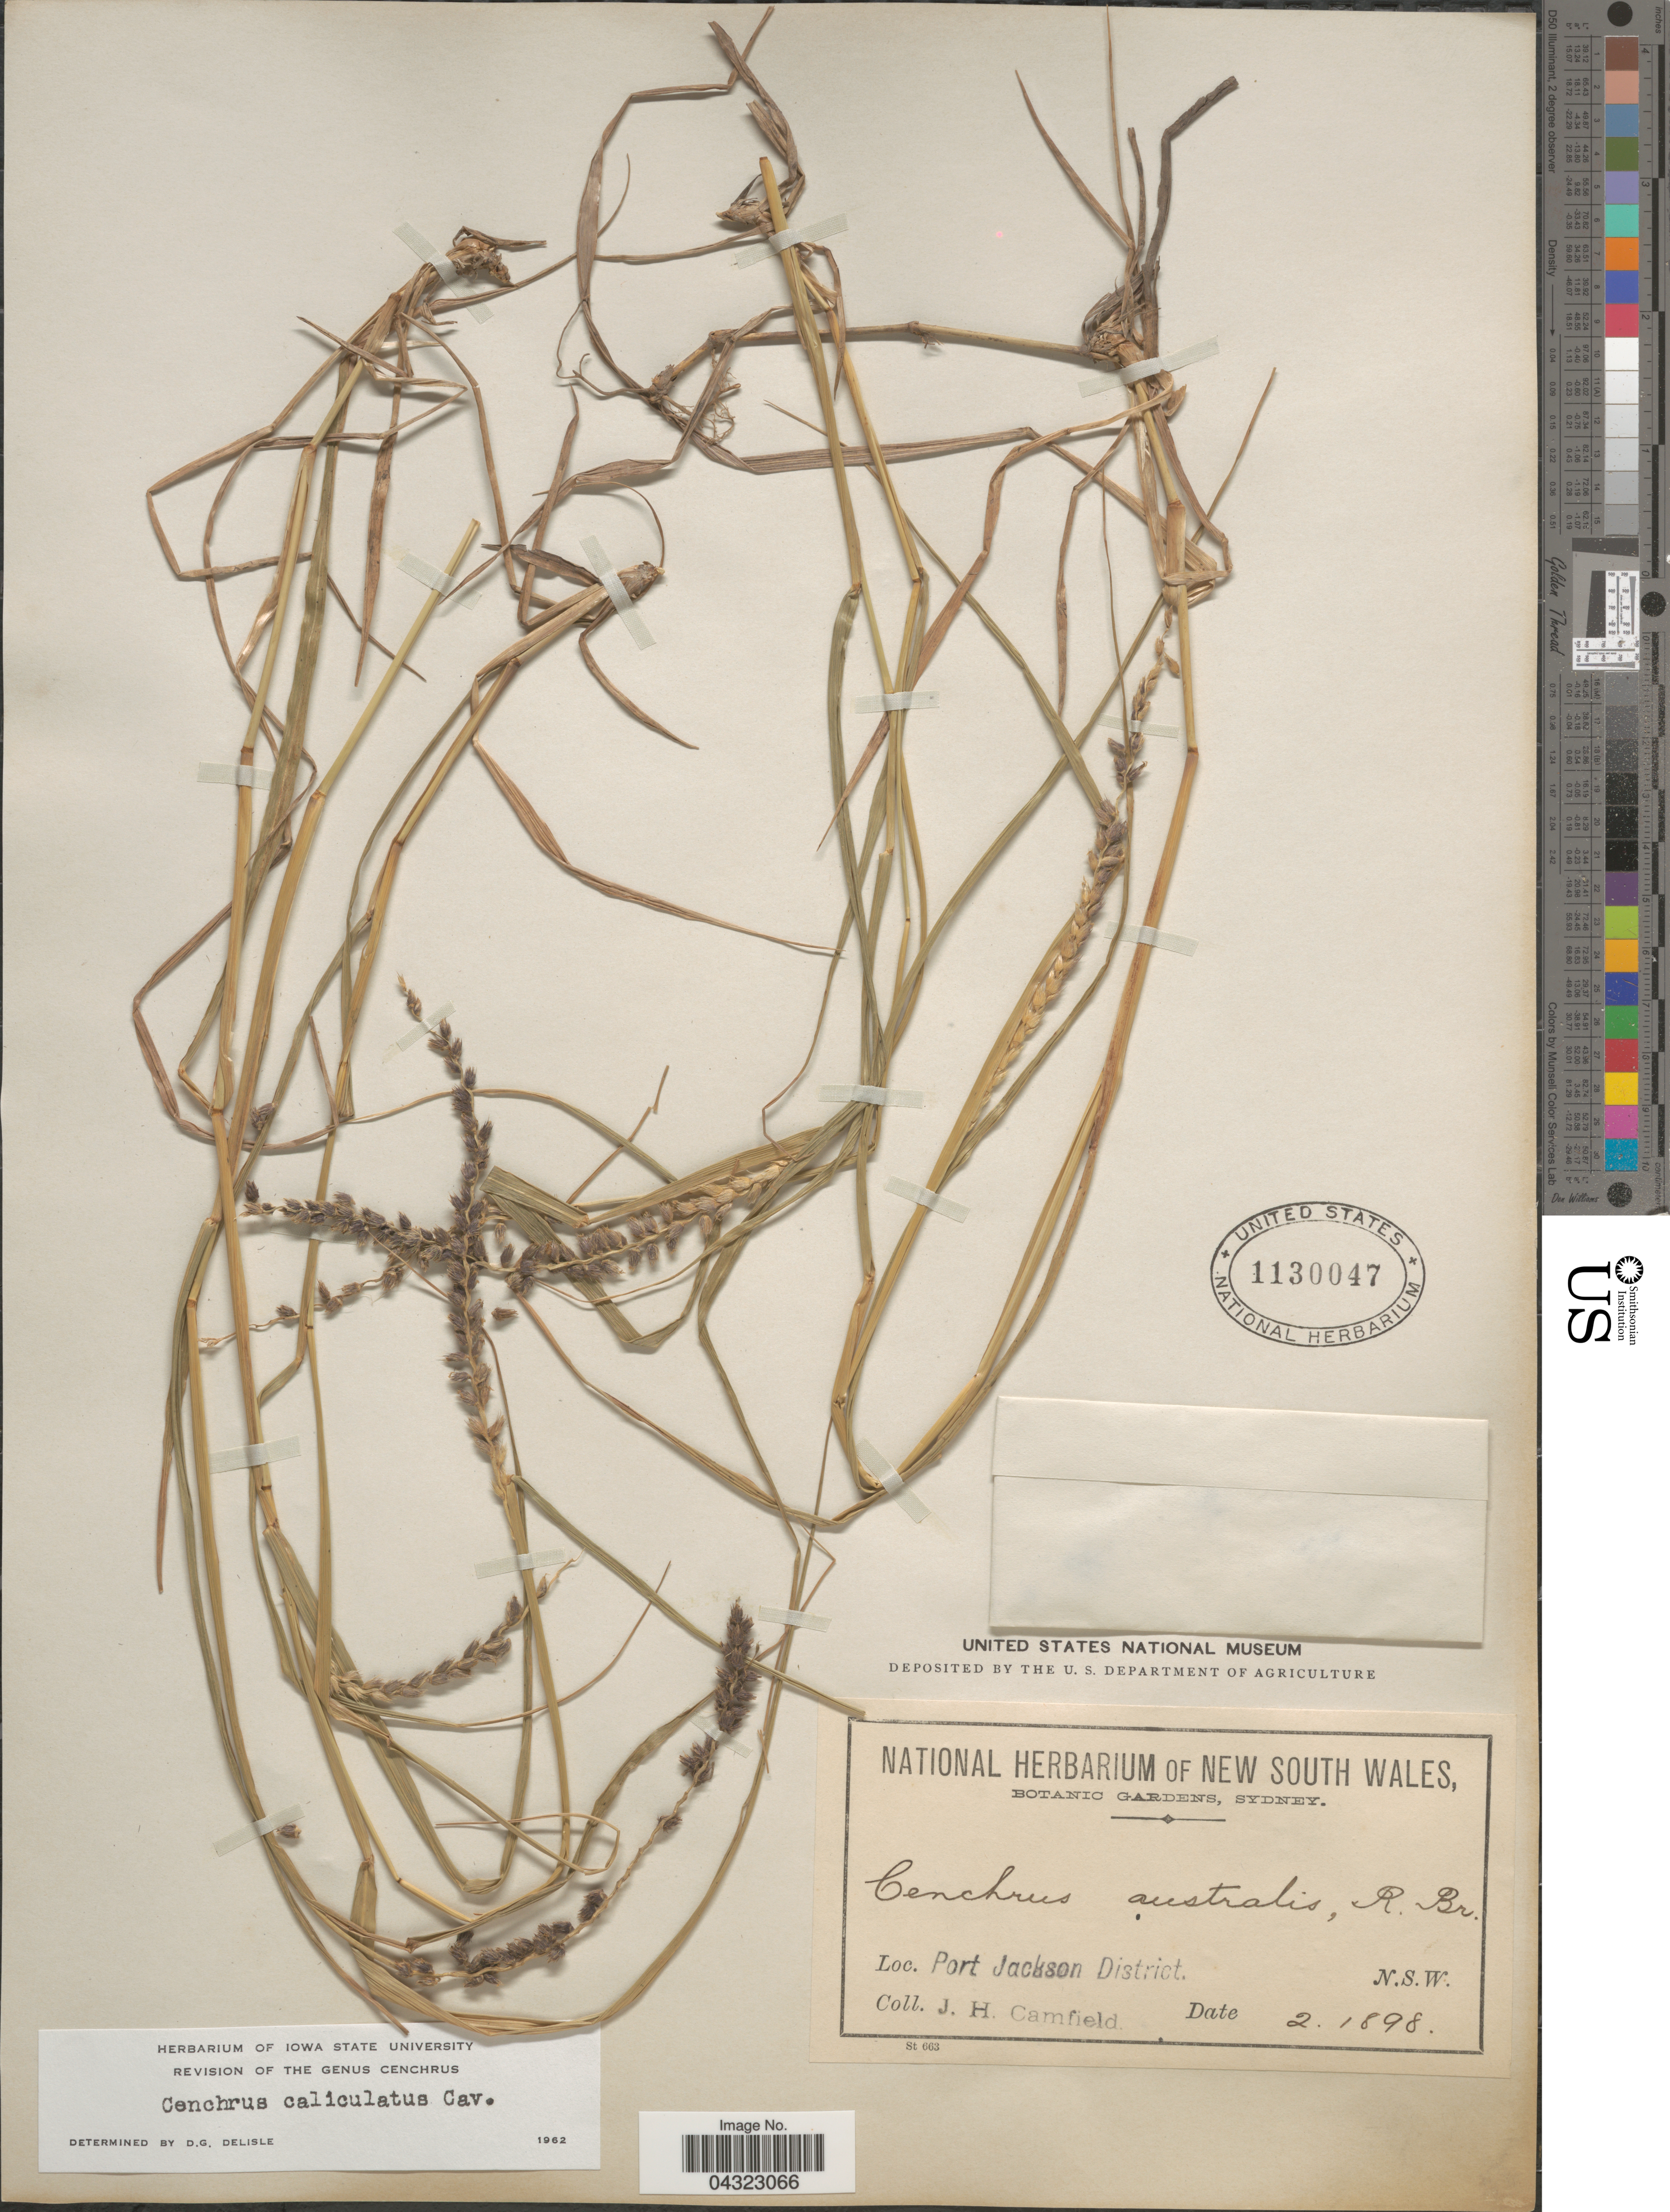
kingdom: Plantae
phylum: Tracheophyta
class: Liliopsida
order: Poales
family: Poaceae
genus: Cenchrus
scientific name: Cenchrus caliculatus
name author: Cav.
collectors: J. Camfield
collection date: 1898-02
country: Australia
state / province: New South Wales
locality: Port Jackson District.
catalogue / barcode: US 1130047